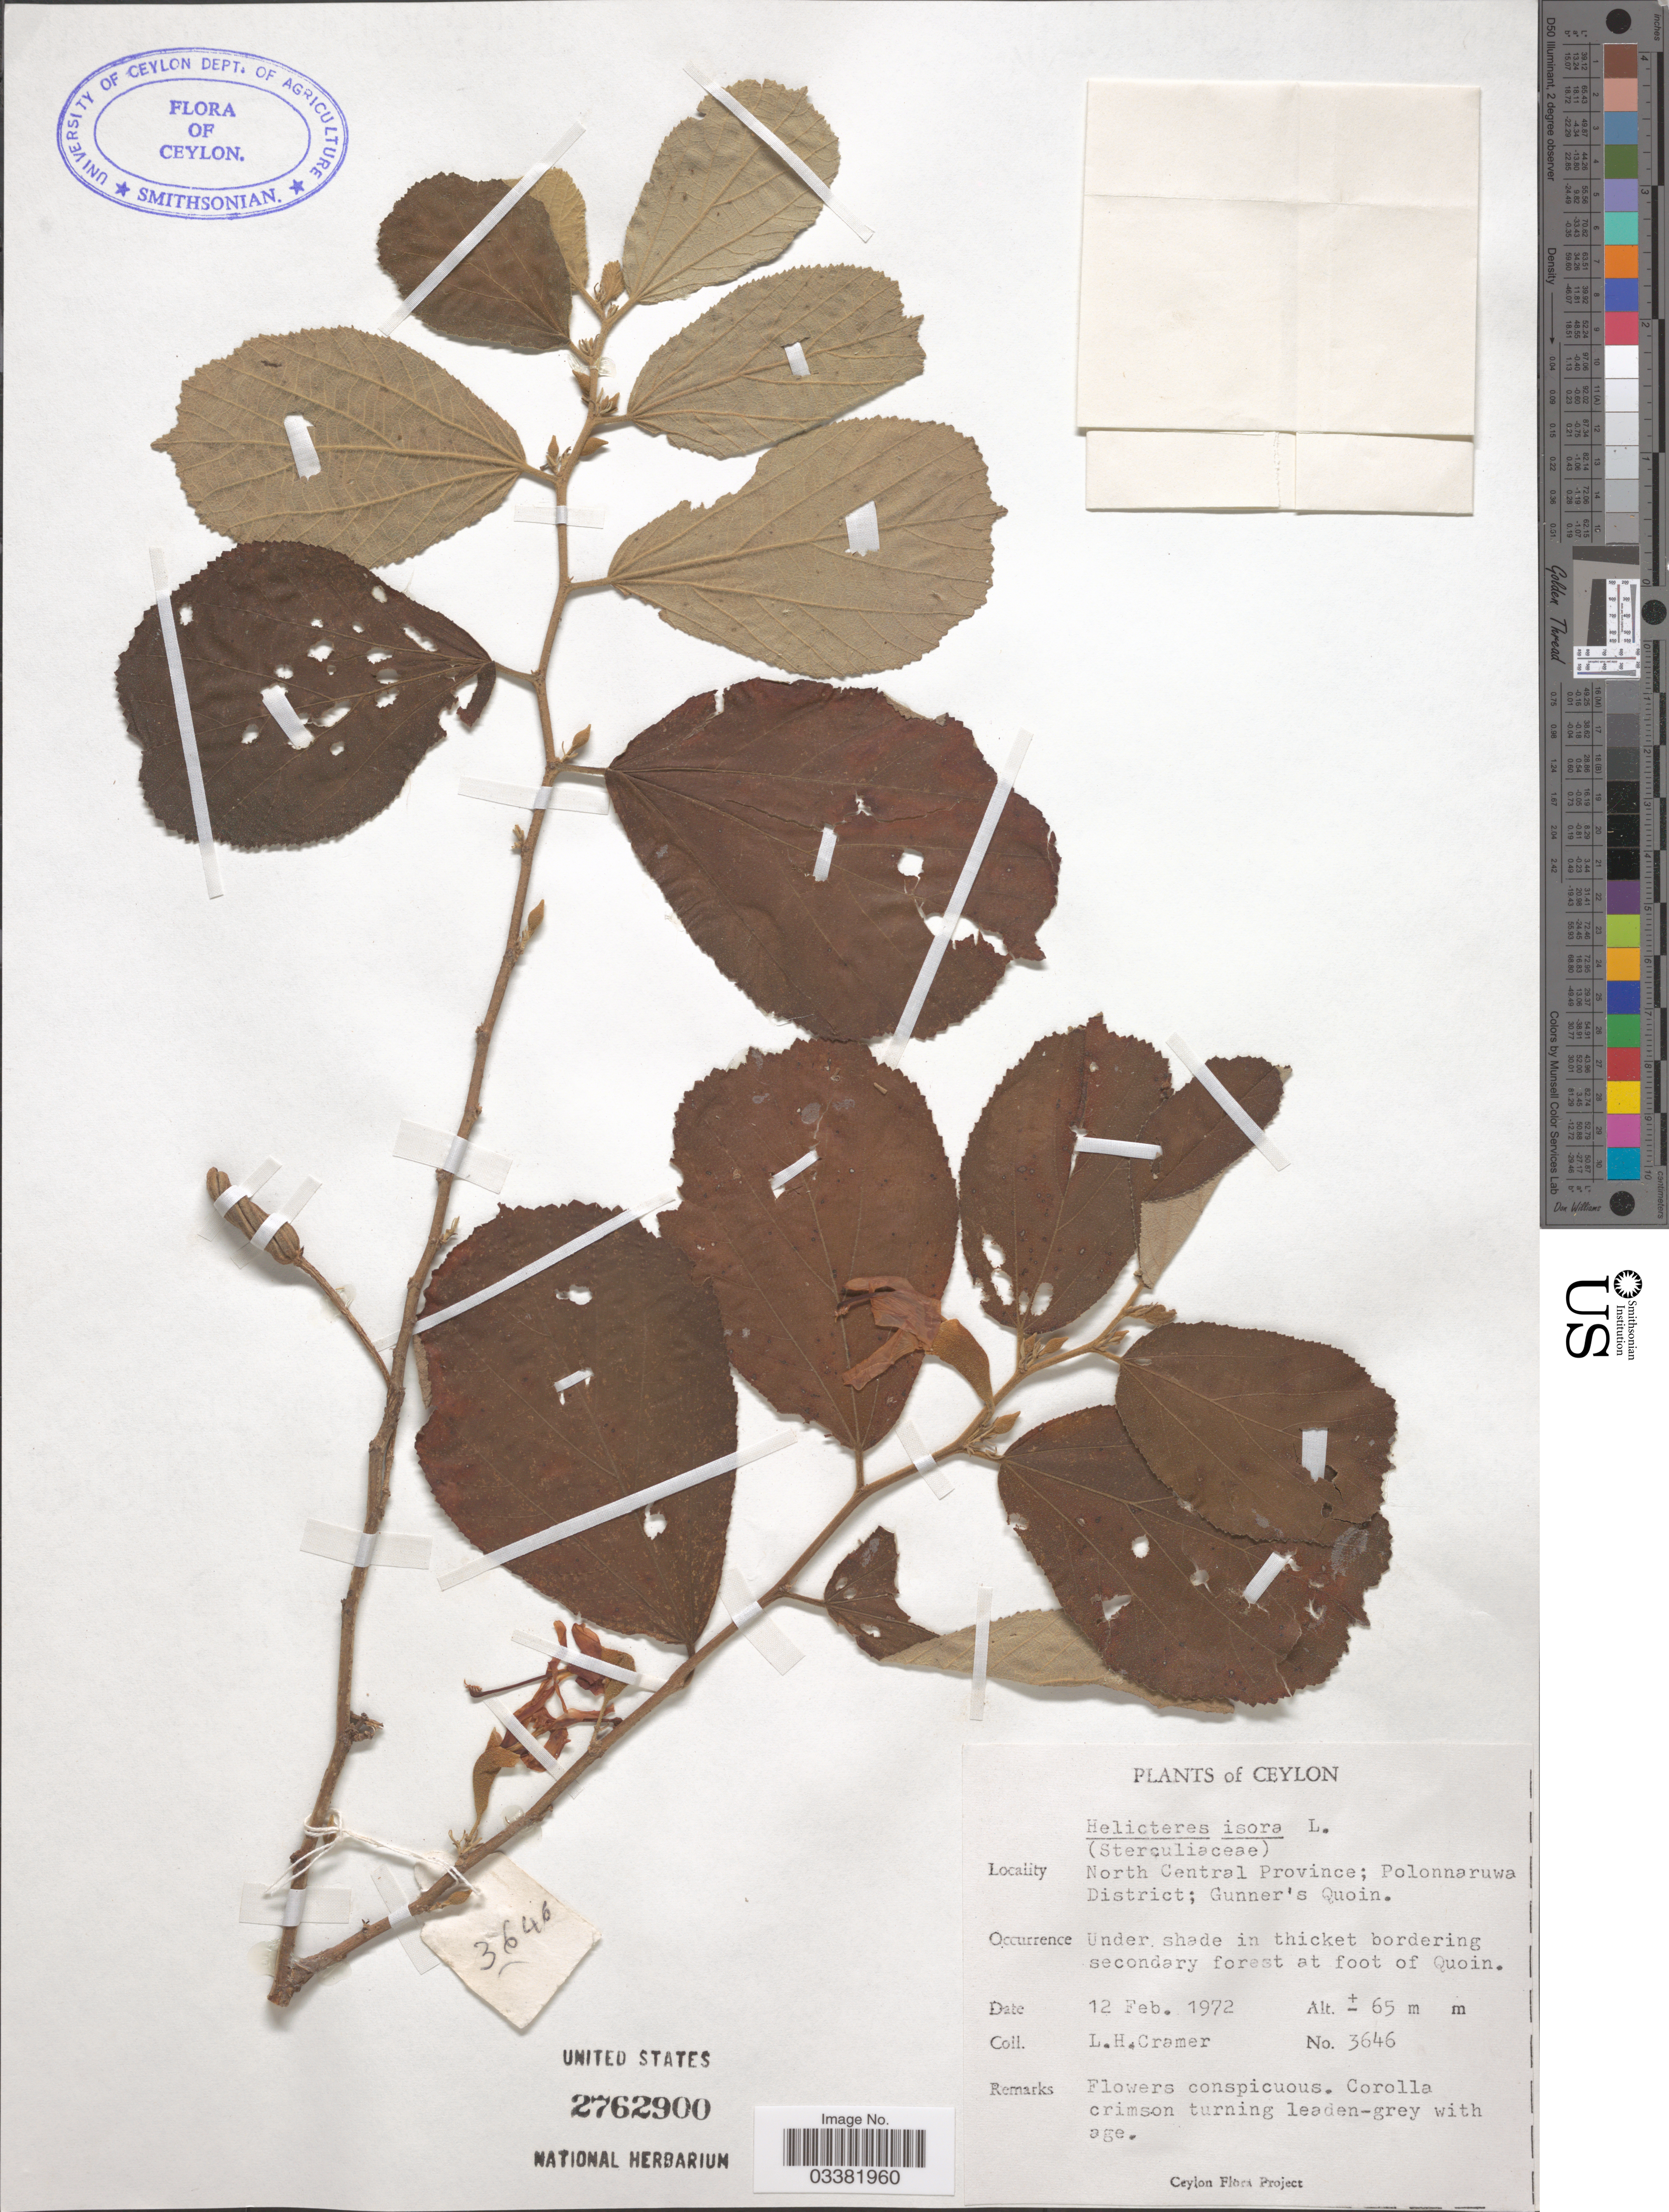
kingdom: Plantae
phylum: Tracheophyta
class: Magnoliopsida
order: Malvales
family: Malvaceae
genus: Helicteres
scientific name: Helicteres isora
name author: L.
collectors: L. H. Cramer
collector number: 3646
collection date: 1972-02-12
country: Sri Lanka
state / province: North Central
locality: Ceylon. Polonnaruwa District; Gunner's Quoin. Under shade in thicket bordering secondary forest at foot of Quoin.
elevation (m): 65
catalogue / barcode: US 2762900